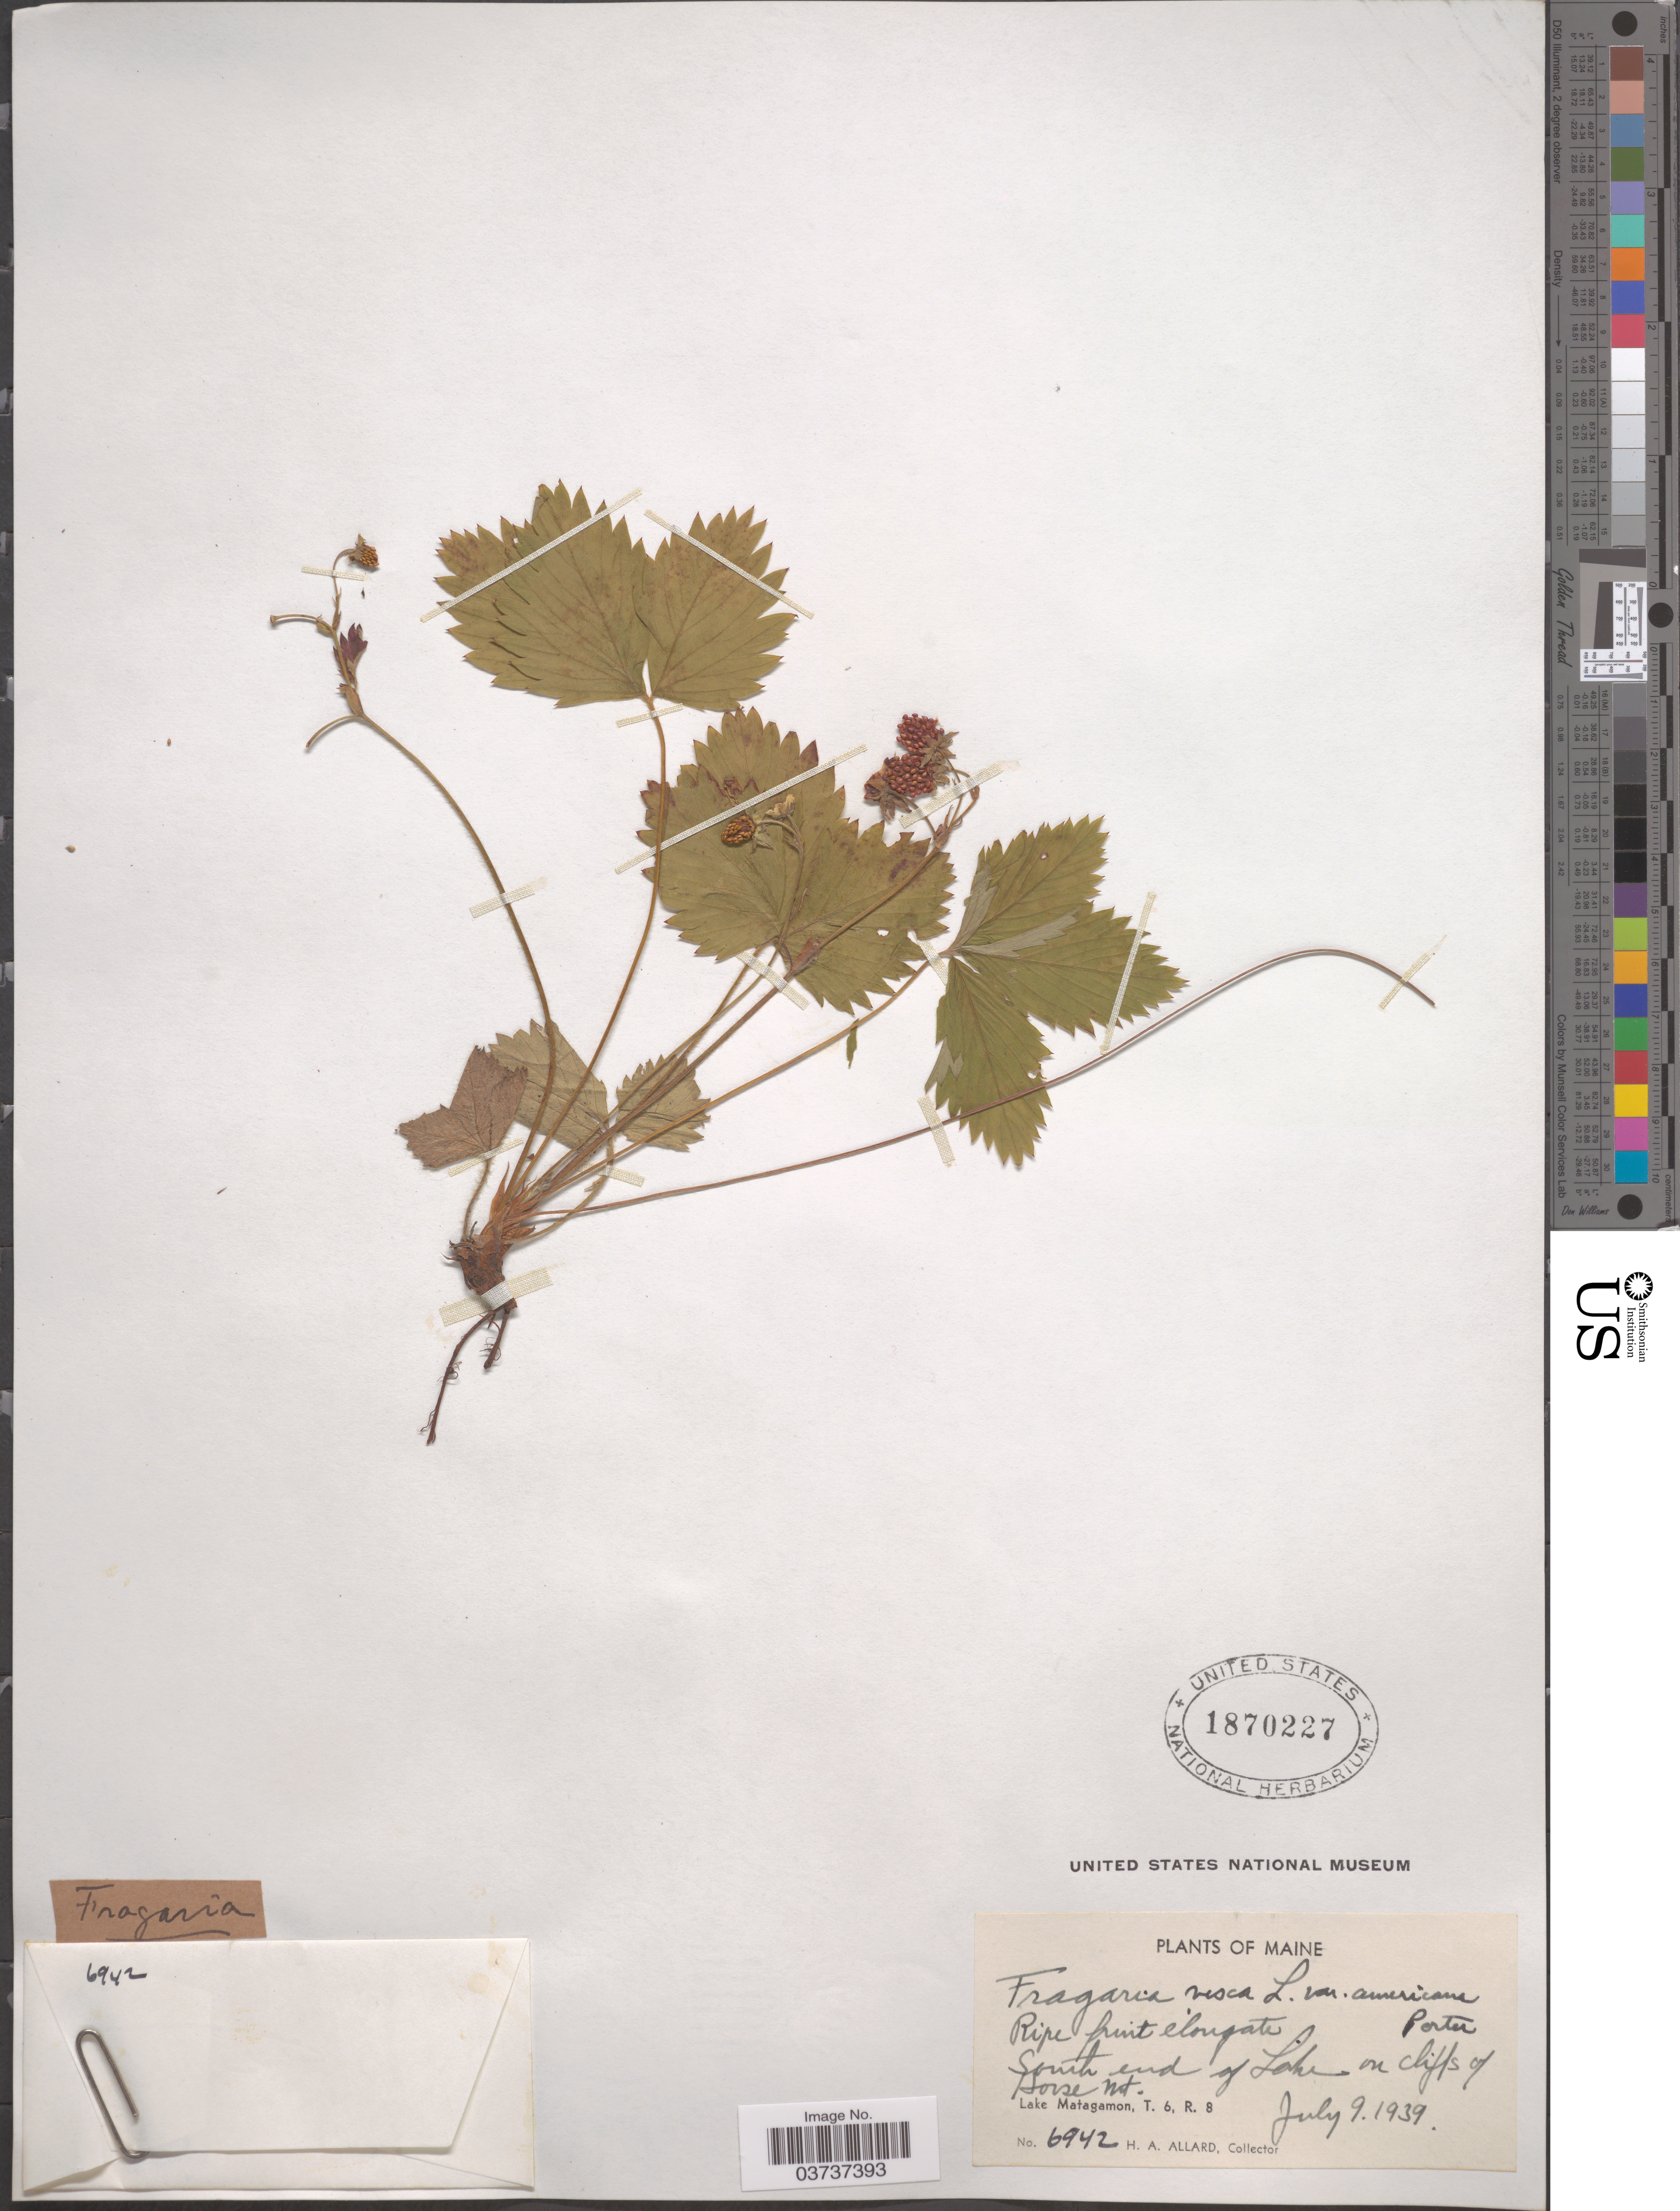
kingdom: Plantae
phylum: Tracheophyta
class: Magnoliopsida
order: Rosales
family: Rosaceae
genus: Fragaria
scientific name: Fragaria vesca subsp. americana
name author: (Porter) Staudt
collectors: H. A. Allard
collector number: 6942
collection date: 1939-07-09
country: United States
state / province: Maine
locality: South end of Lake on cliffs of Horse Mt. Lake Matagamon, T. 6, R. 8.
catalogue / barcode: US 1870227